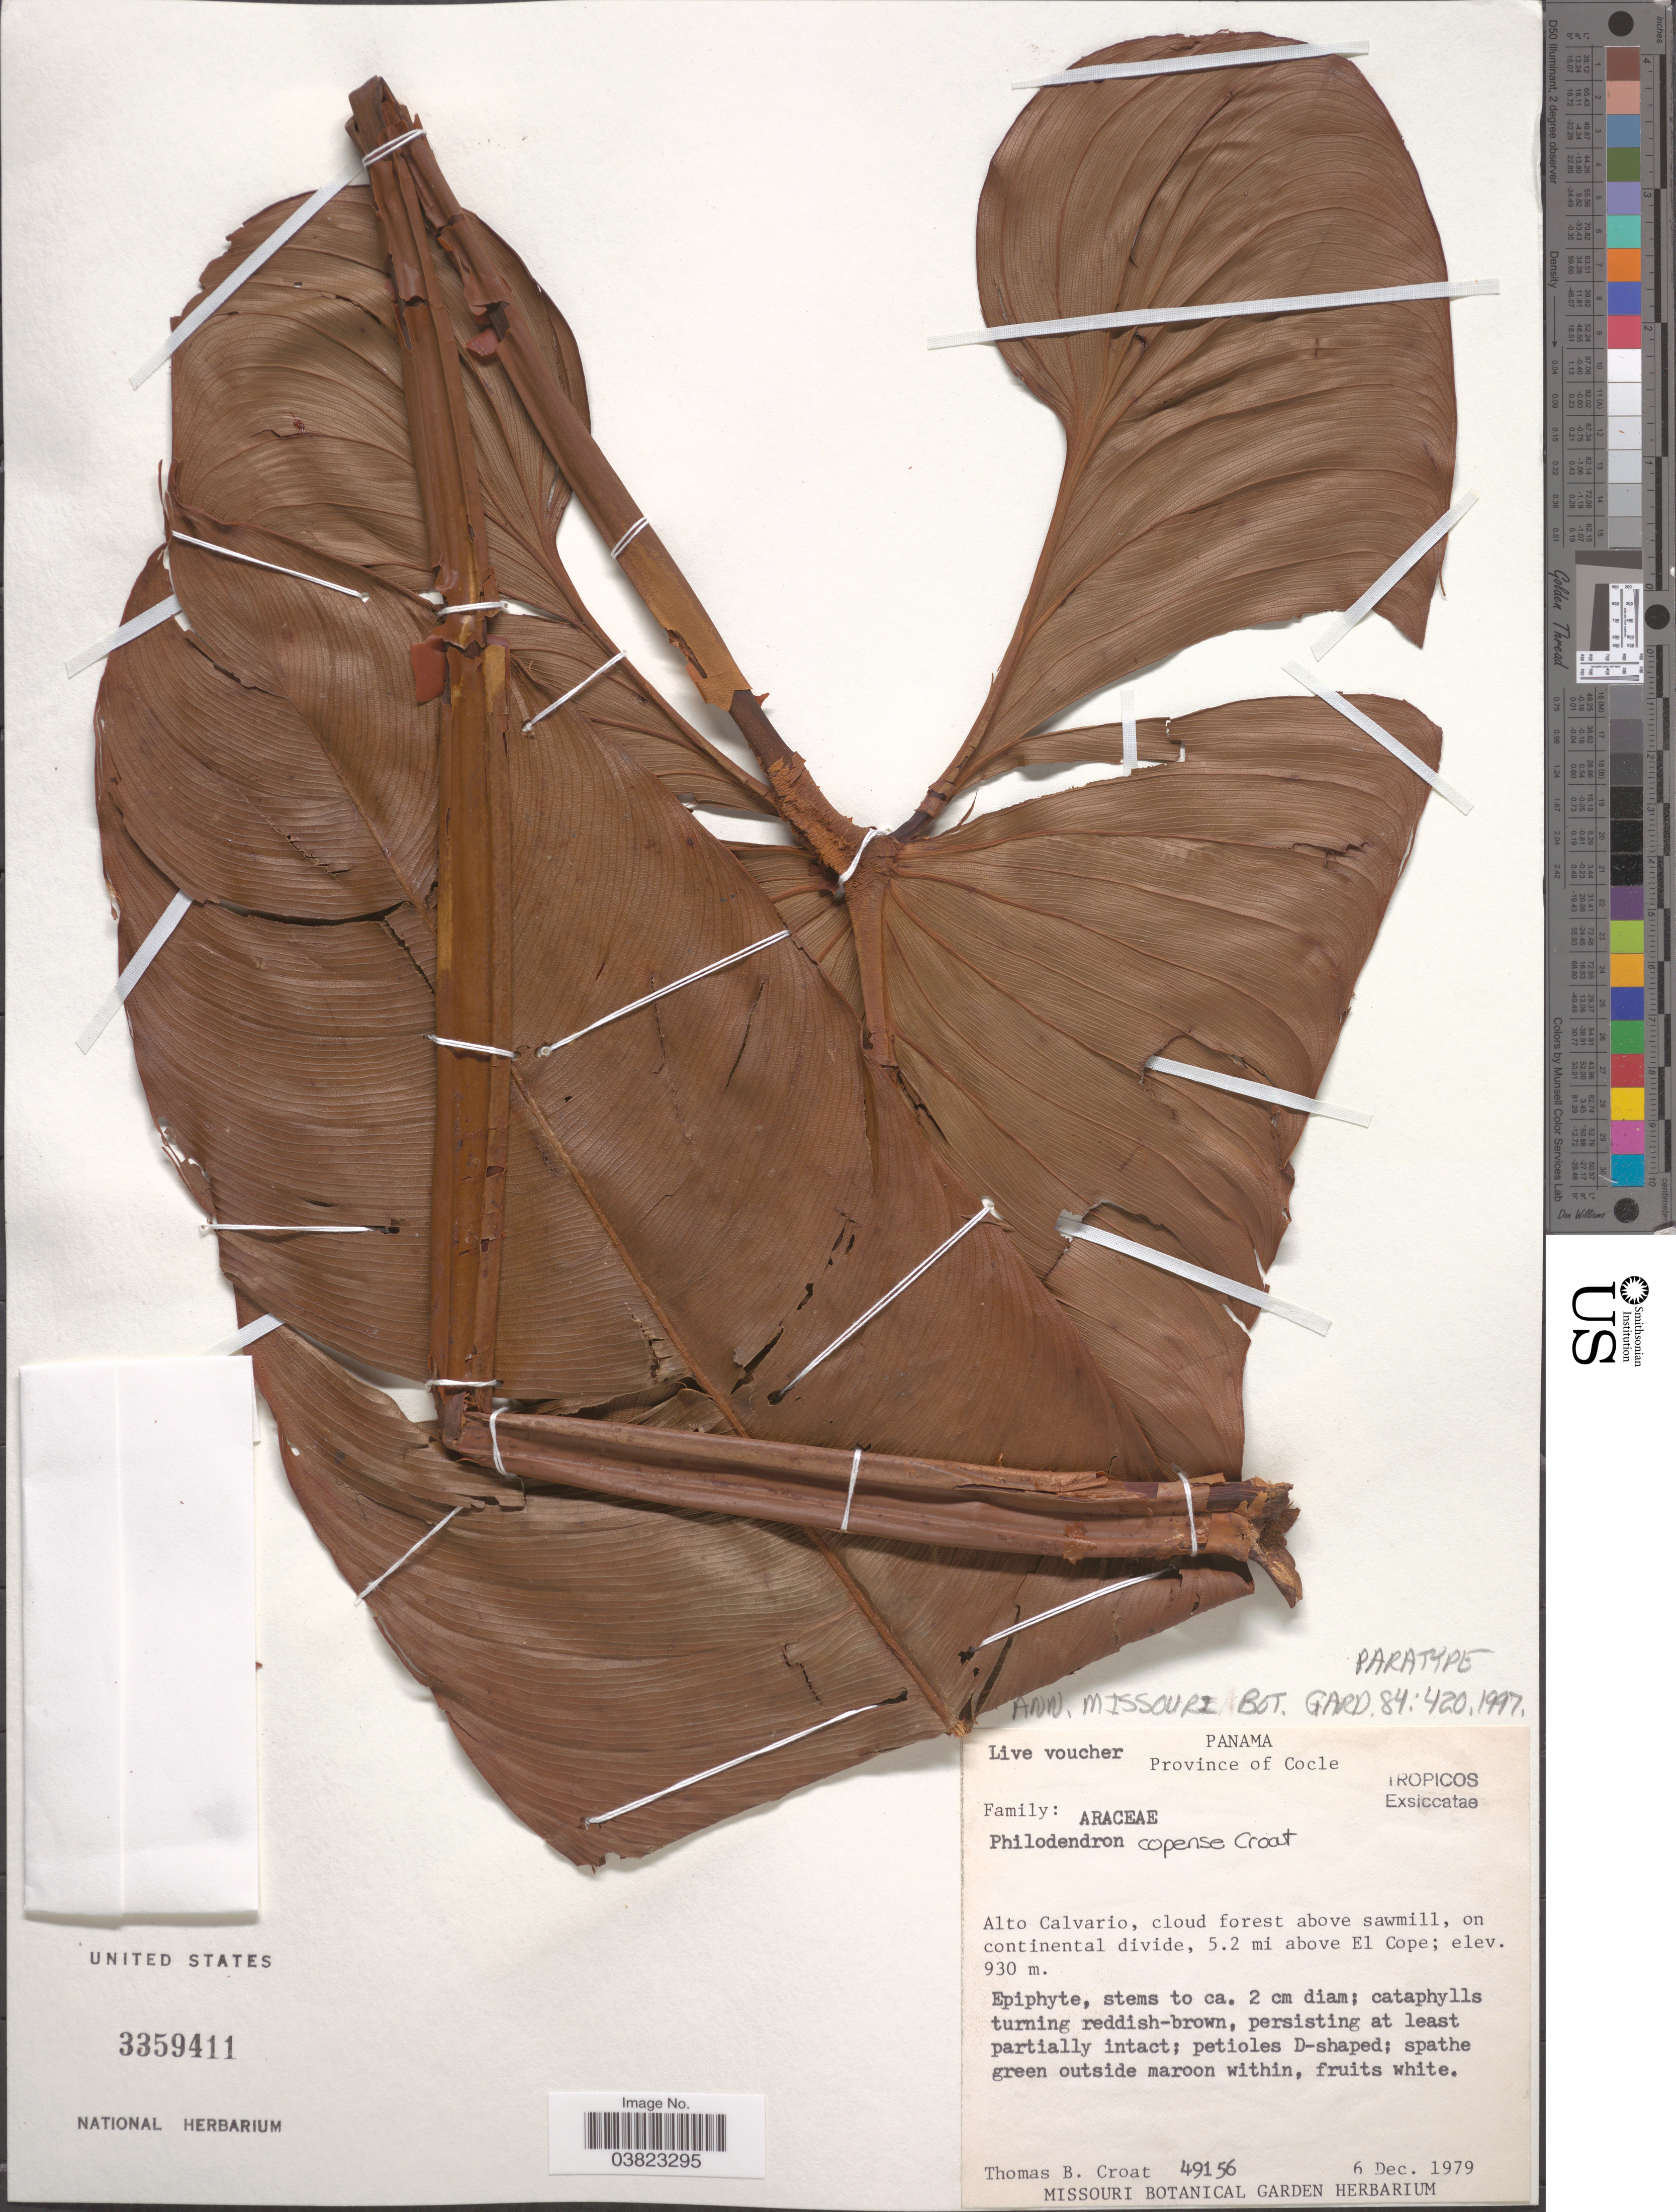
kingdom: Plantae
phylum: Tracheophyta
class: Liliopsida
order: Alismatales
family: Araceae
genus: Philodendron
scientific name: Philodendron copense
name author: Croat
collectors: T. B. Croat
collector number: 49156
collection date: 1979-12-06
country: Panama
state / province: Cocle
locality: Alto Calvario, cloud forest above sawmill, on continental divide, 5.2 mi above El Cope.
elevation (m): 930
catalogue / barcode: US 3359411